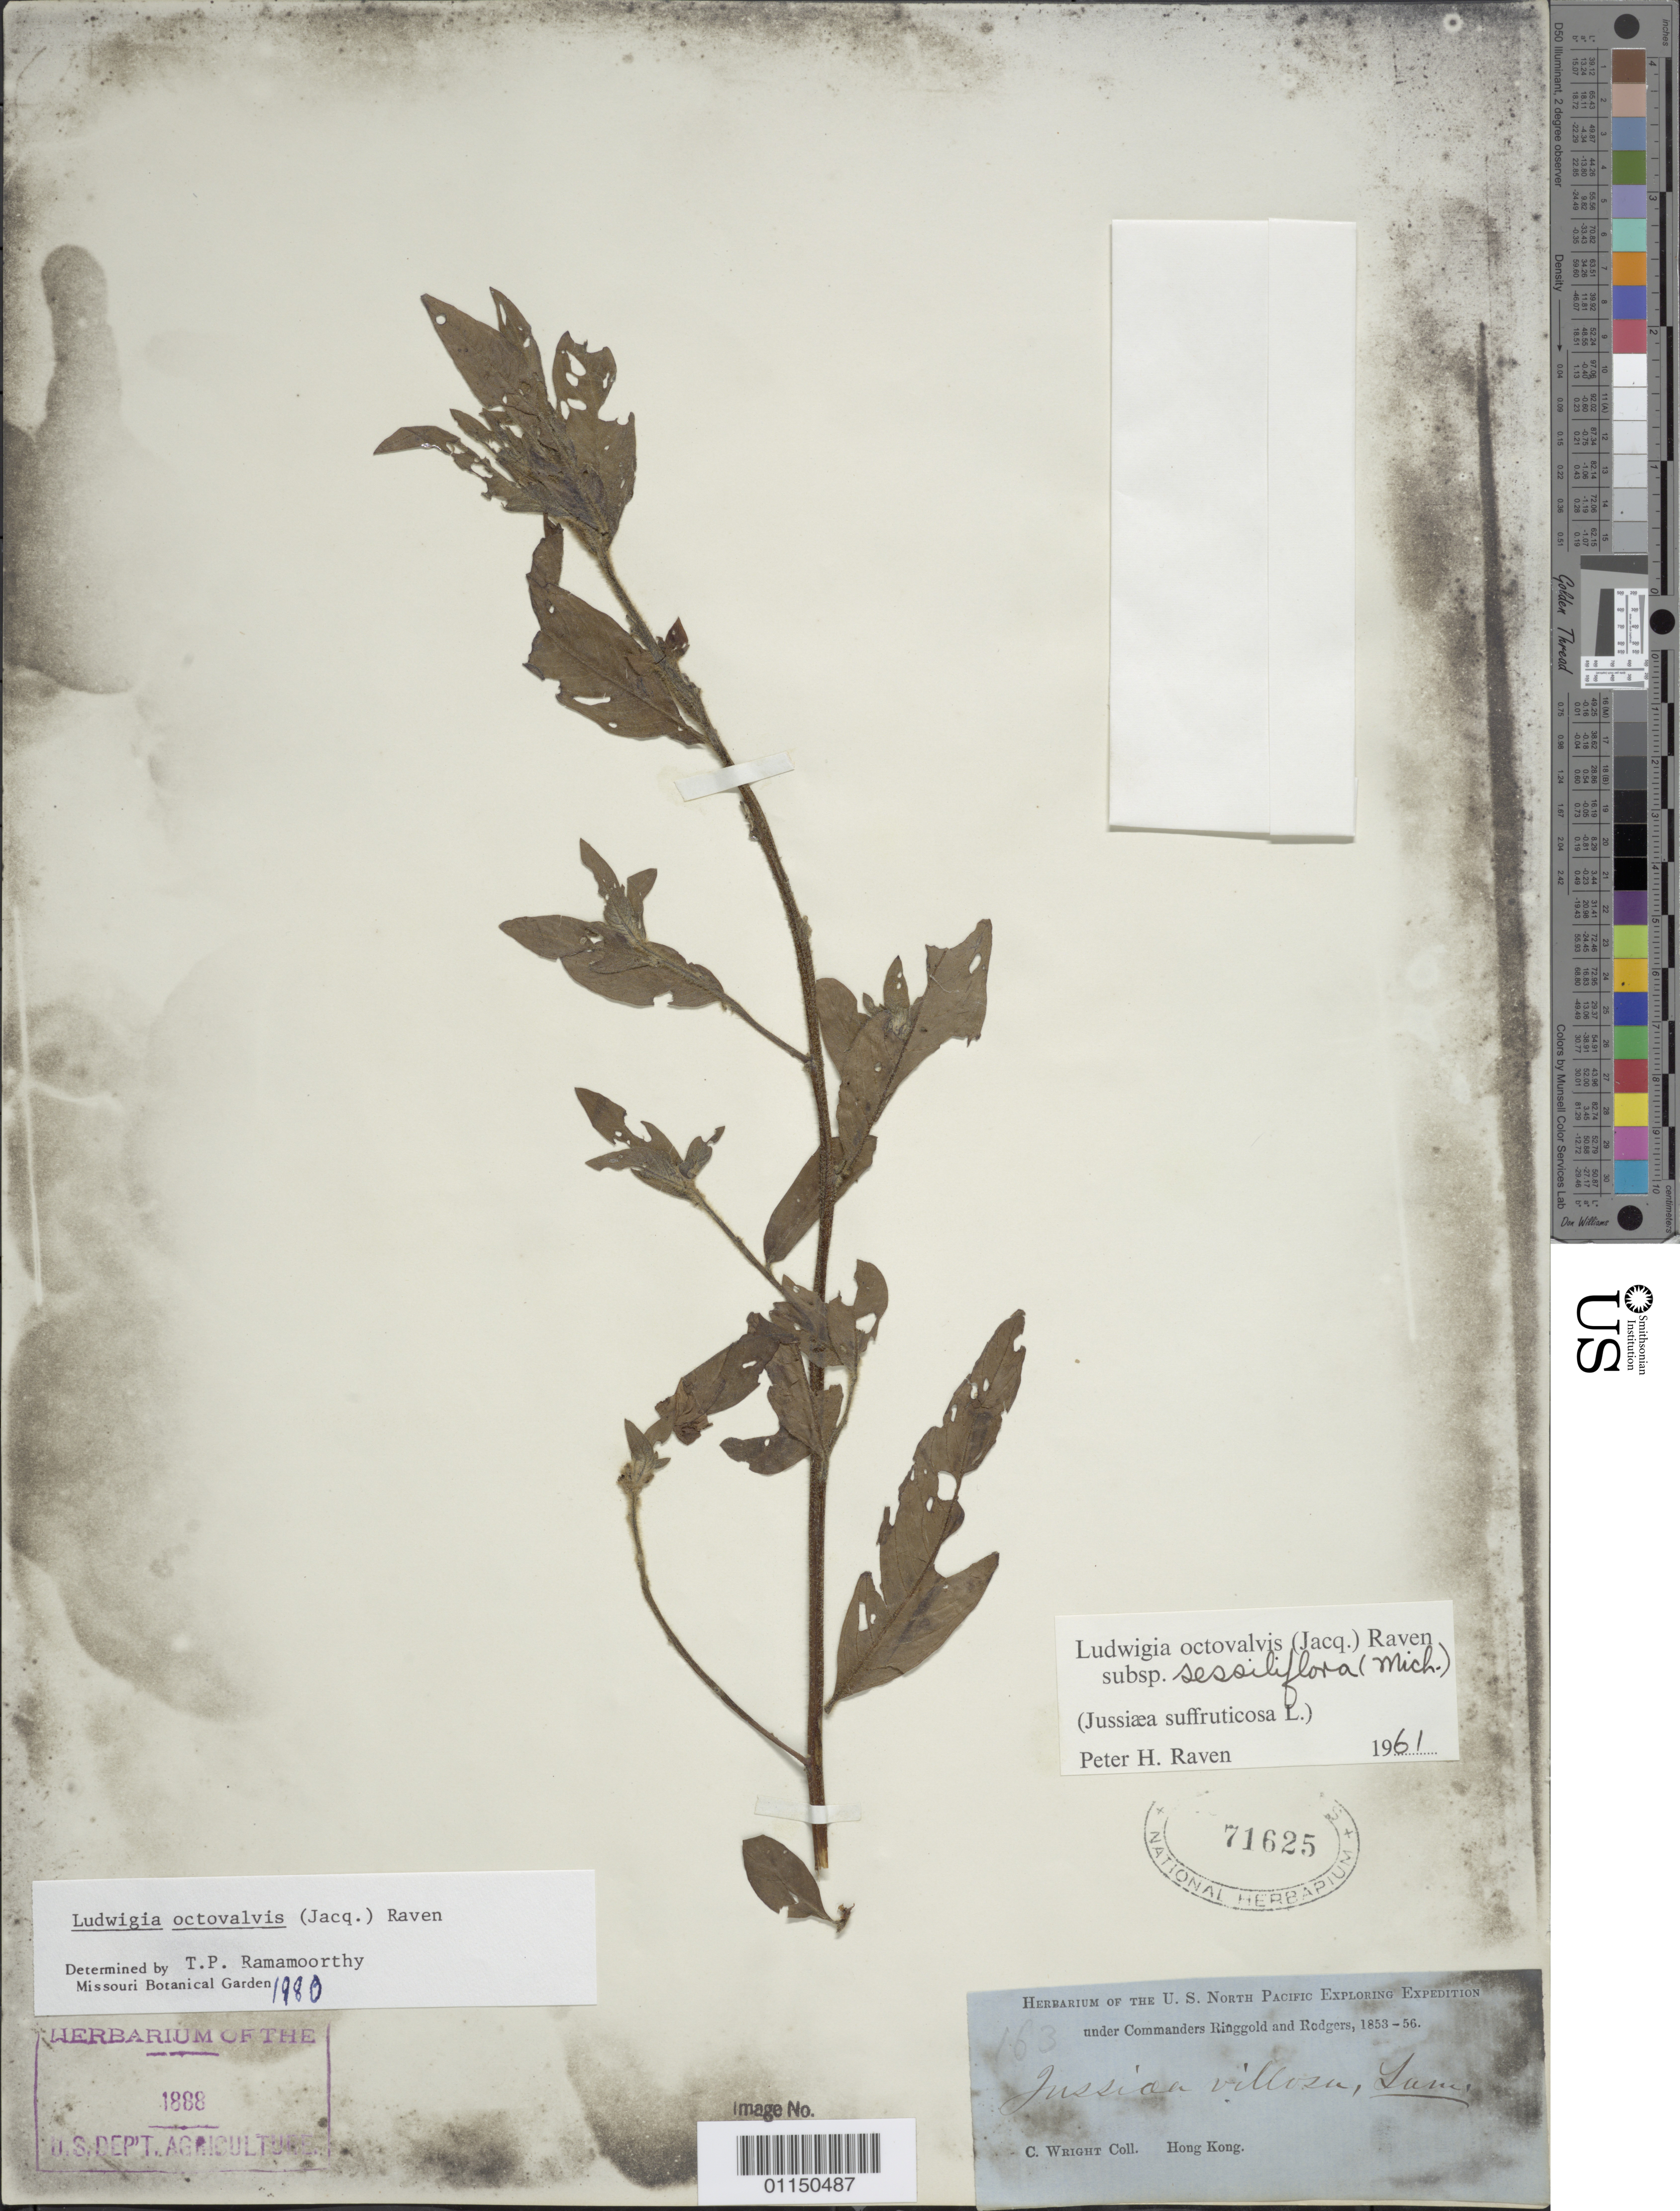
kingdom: Plantae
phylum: Tracheophyta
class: Magnoliopsida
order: Myrtales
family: Onagraceae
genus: Ludwigia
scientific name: Ludwigia octovalvis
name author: (Jacq.) P.H. Raven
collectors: C. Wright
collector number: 163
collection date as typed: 1853 to -- -- 1856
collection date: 1853/1856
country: China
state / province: Hong Kong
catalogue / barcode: US 71625